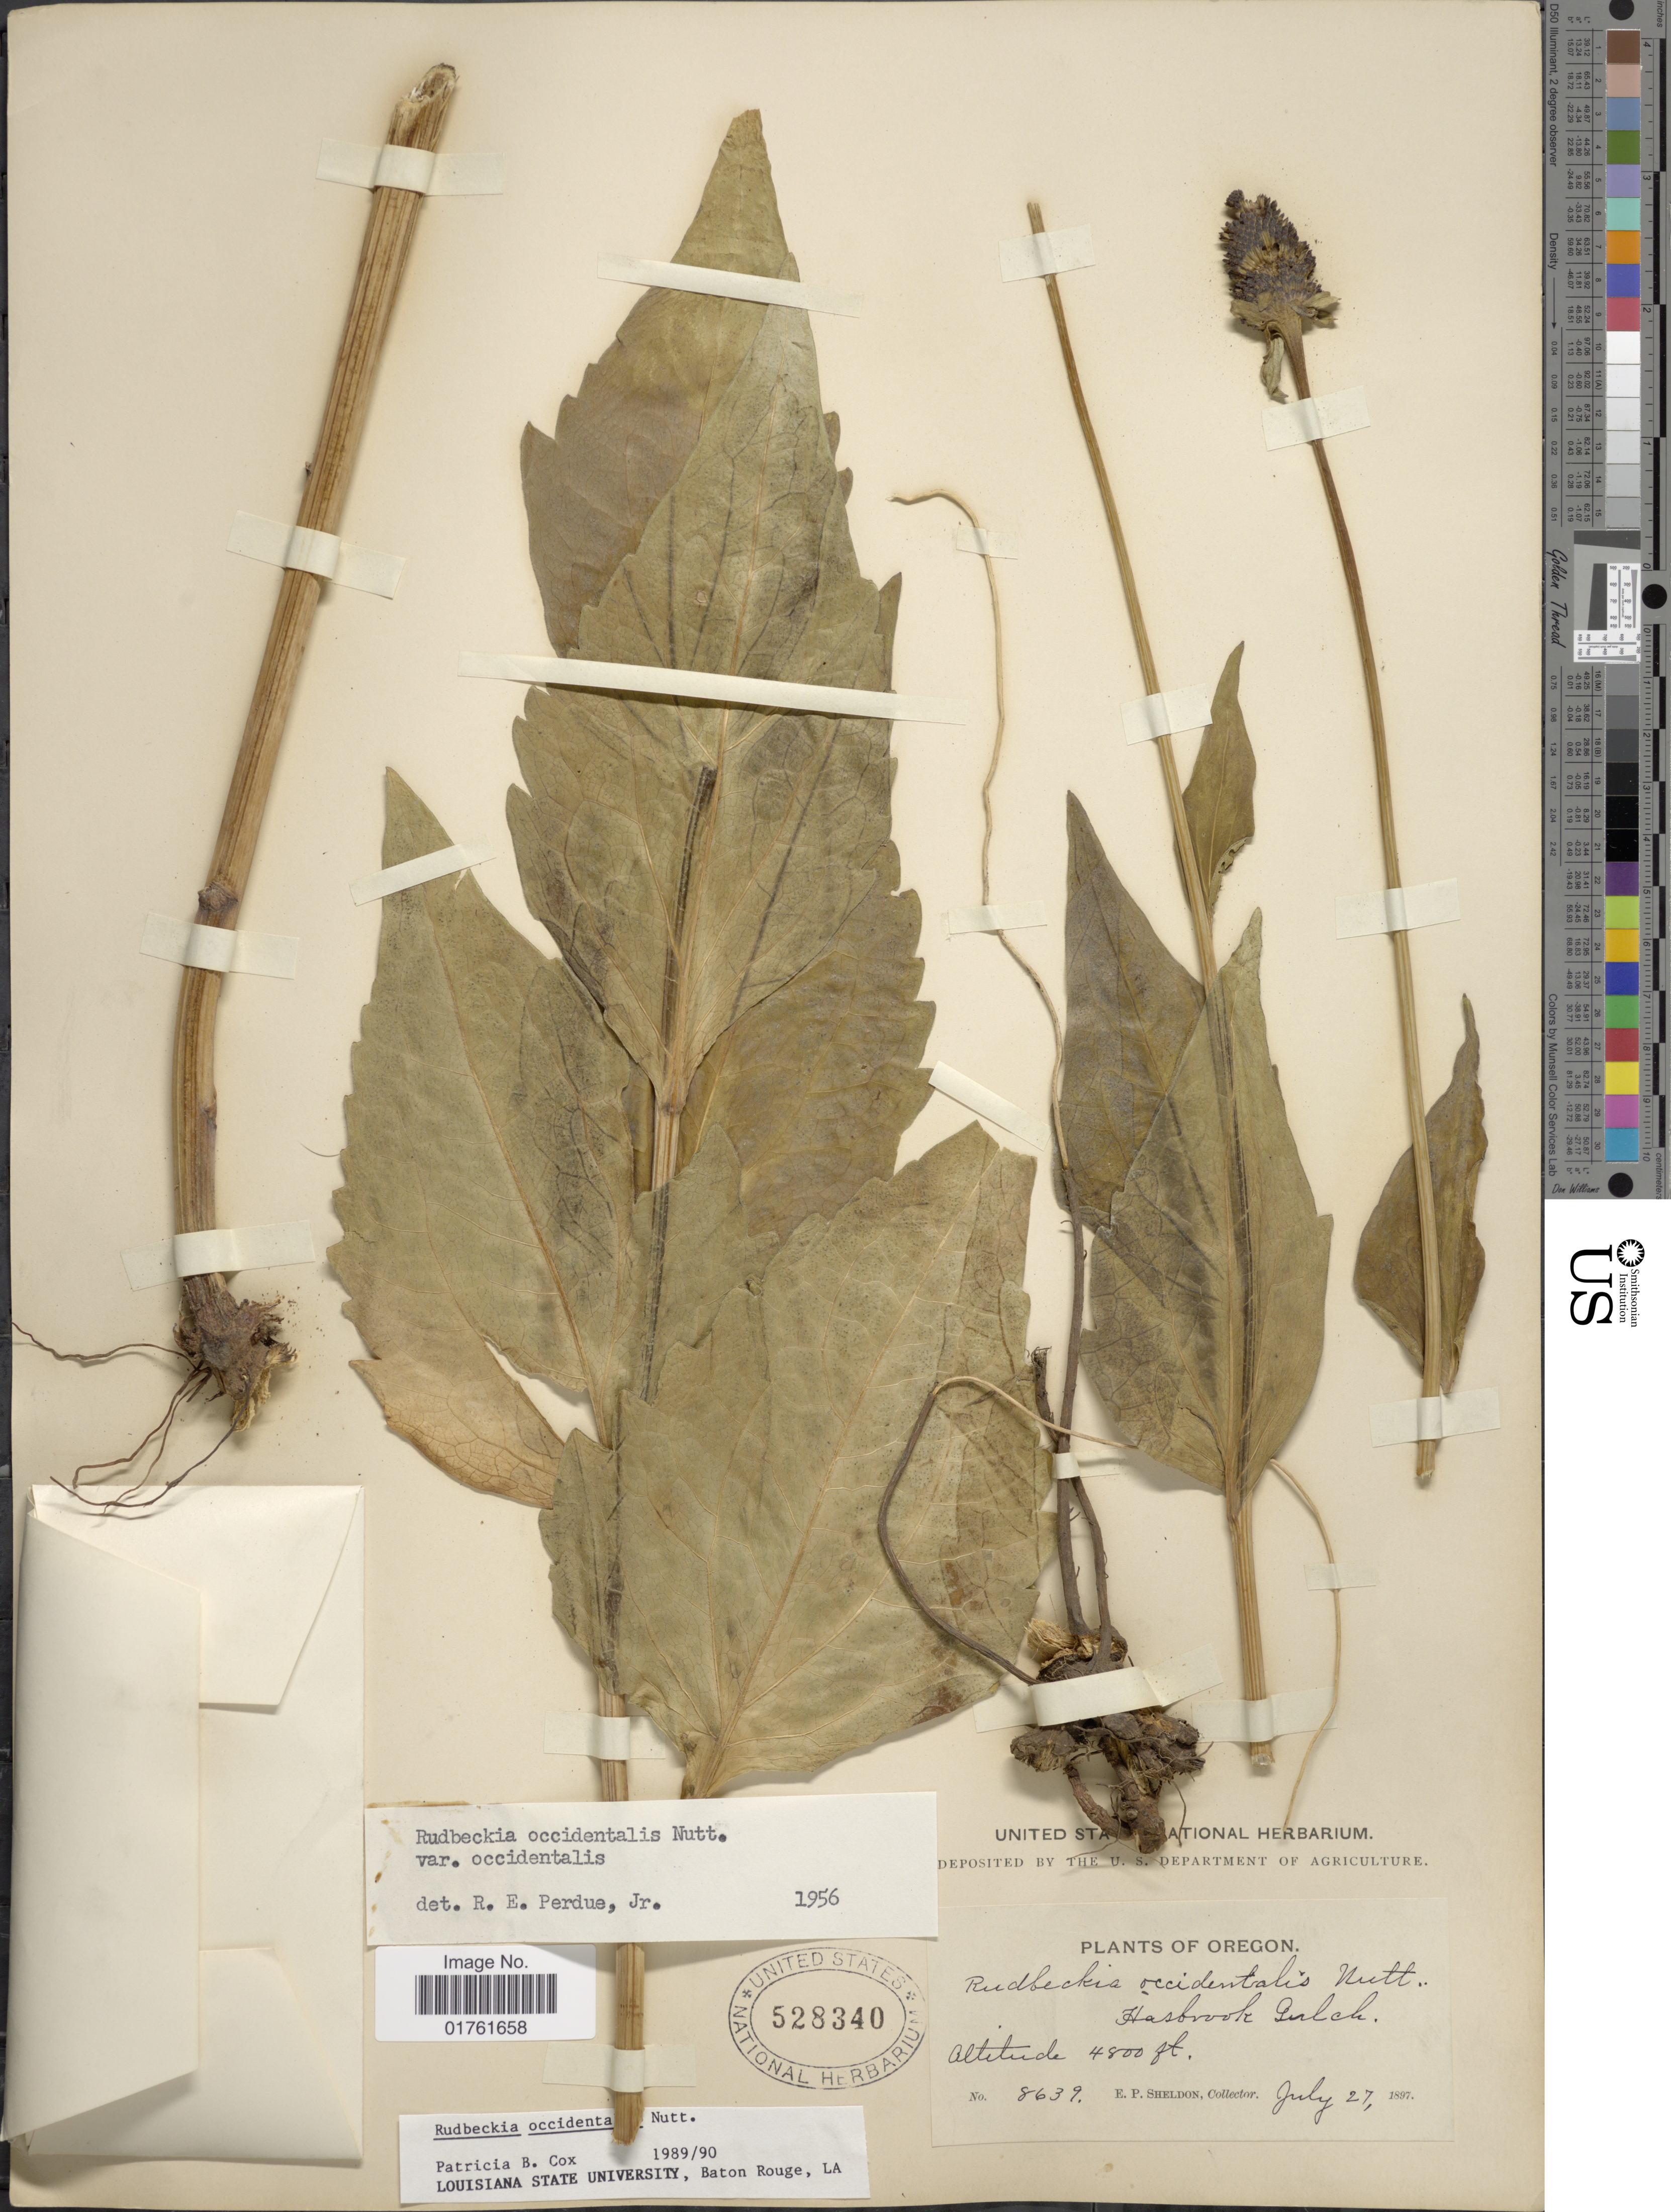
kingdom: Plantae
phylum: Tracheophyta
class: Magnoliopsida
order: Asterales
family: Asteraceae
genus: Rudbeckia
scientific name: Rudbeckia occidentalis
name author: Nutt.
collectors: E. P. Sheldon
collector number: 8639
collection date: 1897-07-27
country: United States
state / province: Oregon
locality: Hasbrook Gulch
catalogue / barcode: US 528340